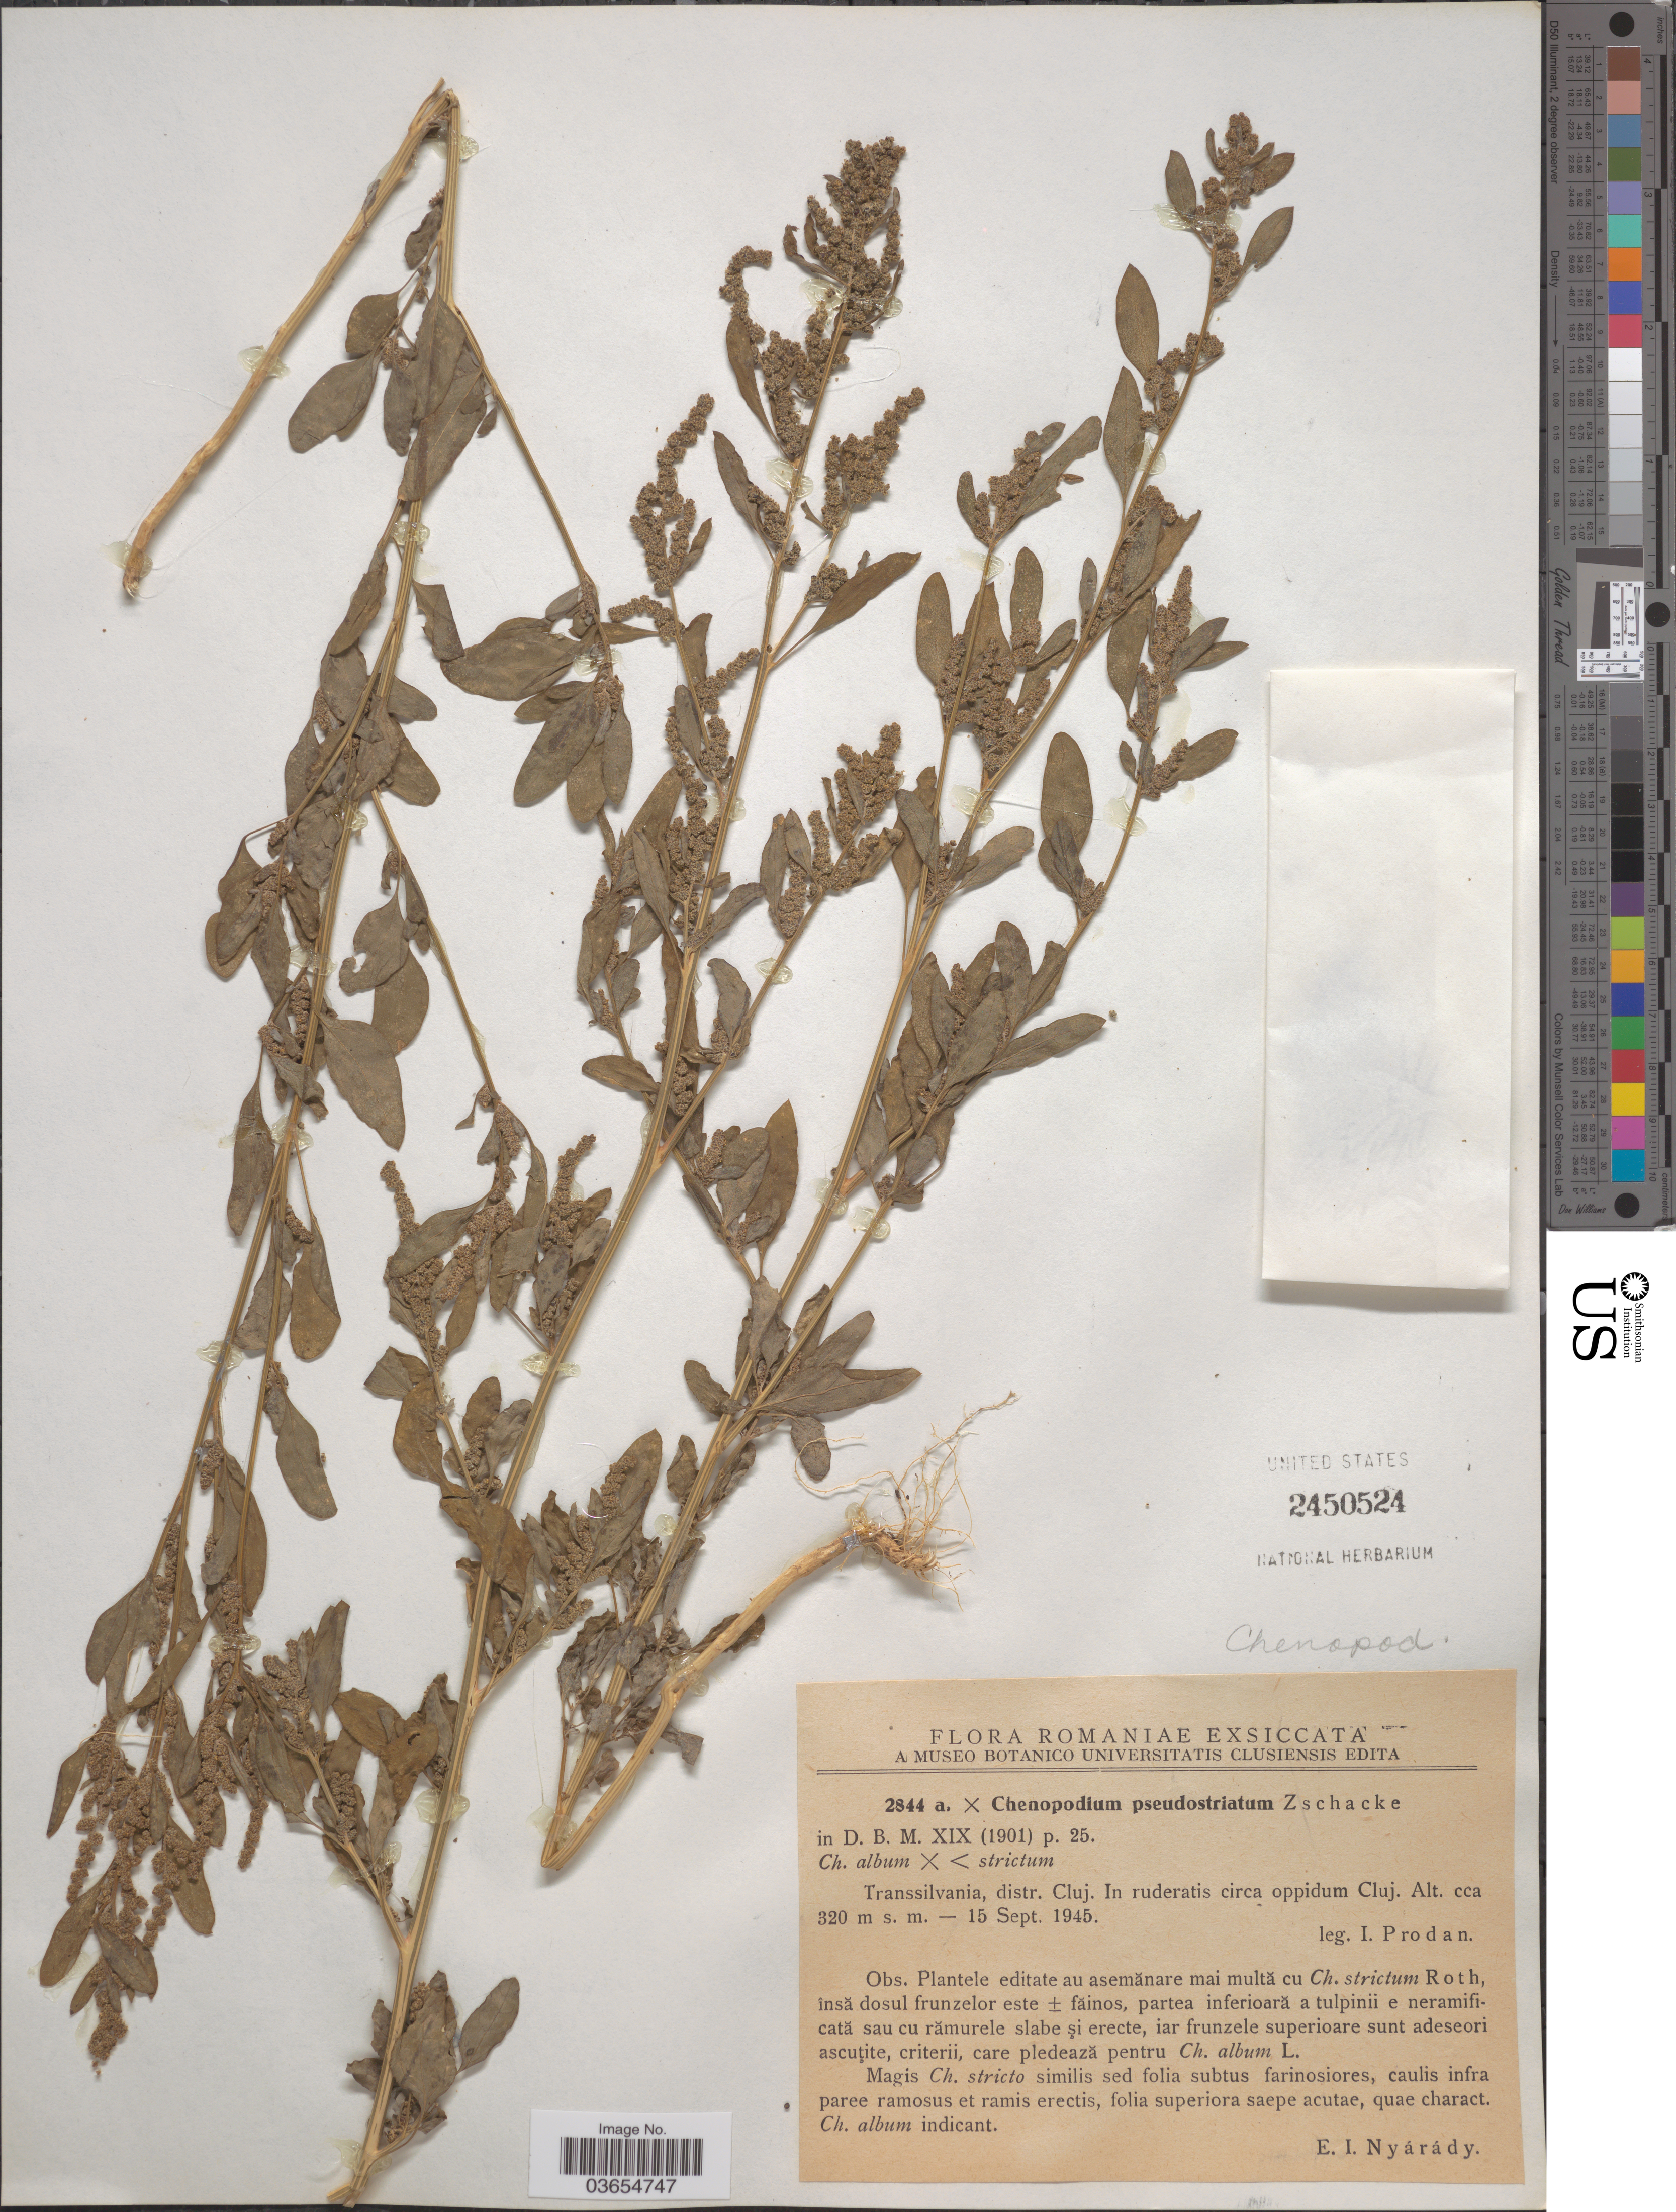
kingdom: Plantae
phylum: Tracheophyta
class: Magnoliopsida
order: Caryophyllales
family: Amaranthaceae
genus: Chenopodium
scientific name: Chenopodium album subsp. pseudostriatum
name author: Zschacke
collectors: I. Prodán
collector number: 2844a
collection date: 1945-01-15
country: Romania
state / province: Cluj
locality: Transsilvania, distr. Cluj. In ruderatis circa oppidum Cluj.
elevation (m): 320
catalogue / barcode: US 2450524